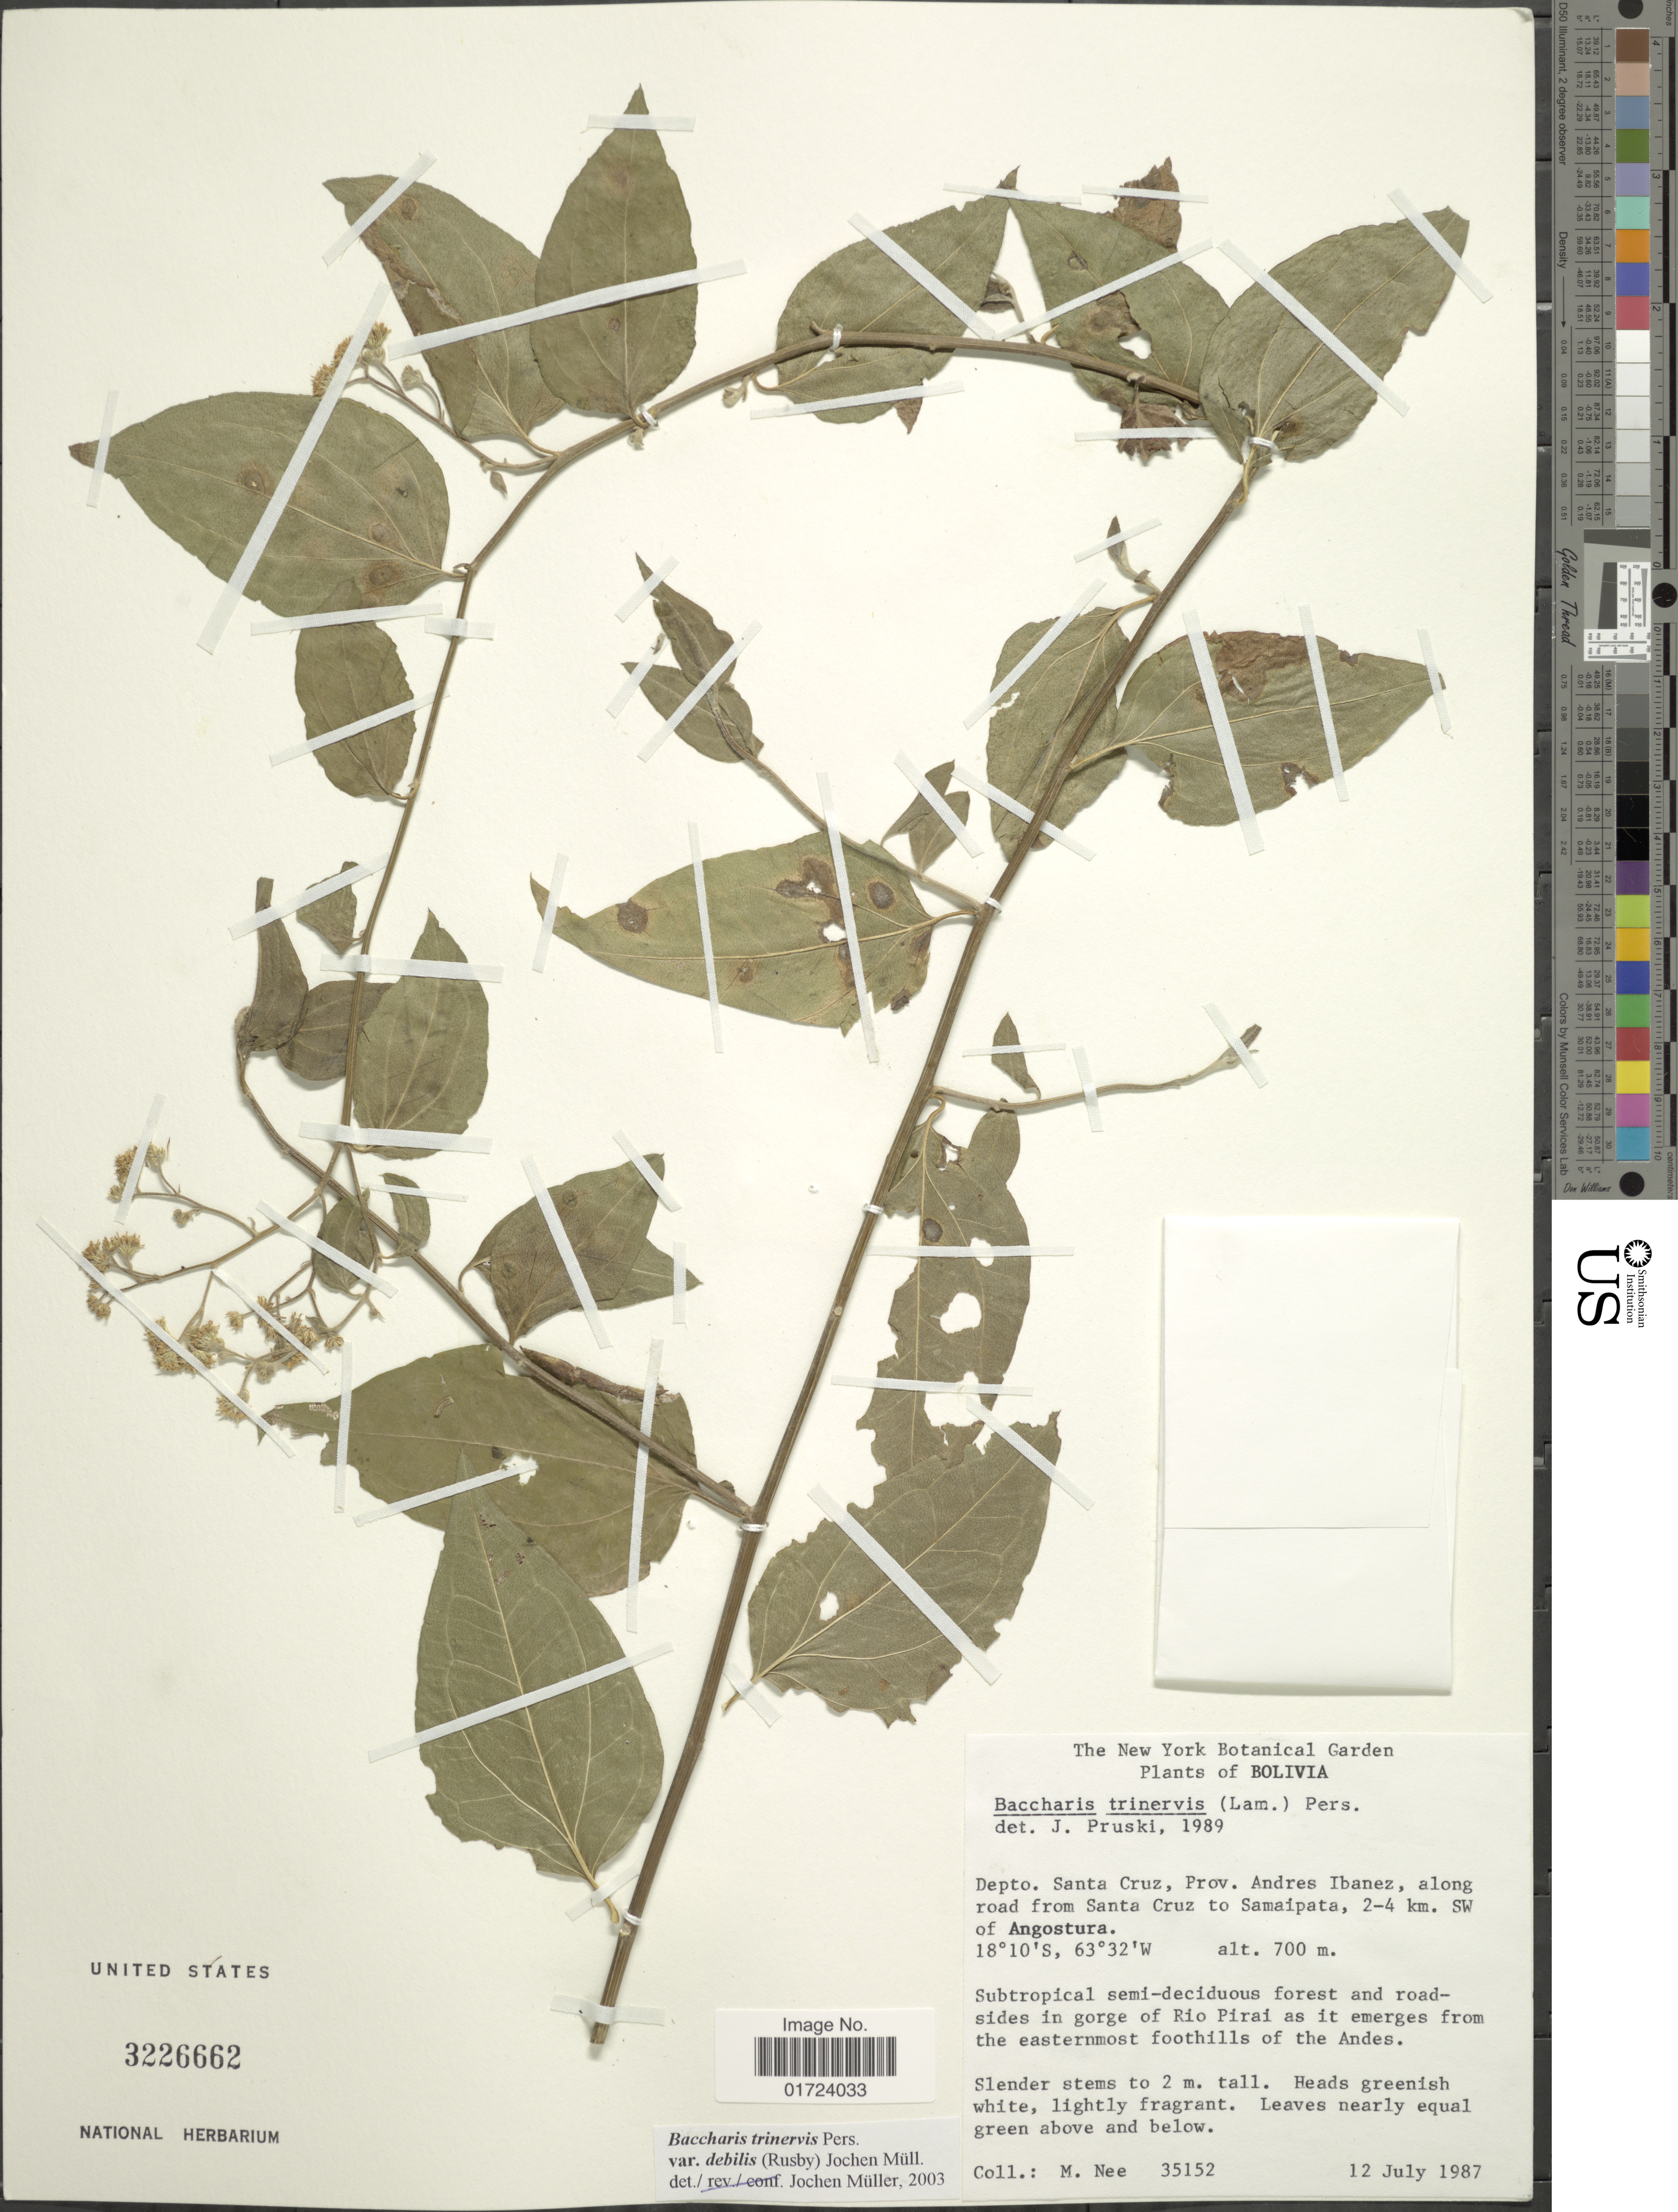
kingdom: Plantae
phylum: Tracheophyta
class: Magnoliopsida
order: Asterales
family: Asteraceae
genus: Baccharis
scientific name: Baccharis trinervis var. rhexioides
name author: (Kunth) Baker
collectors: M. Nee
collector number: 3552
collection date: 1987-07-12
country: Bolivia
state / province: Santa Cruz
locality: Depto. Santa Cruz. Prov. Andres Ibanez, along road from Santa Cruz to Samaipata, 2-4 km. SW of Angostura.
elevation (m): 700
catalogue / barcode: US 3226662